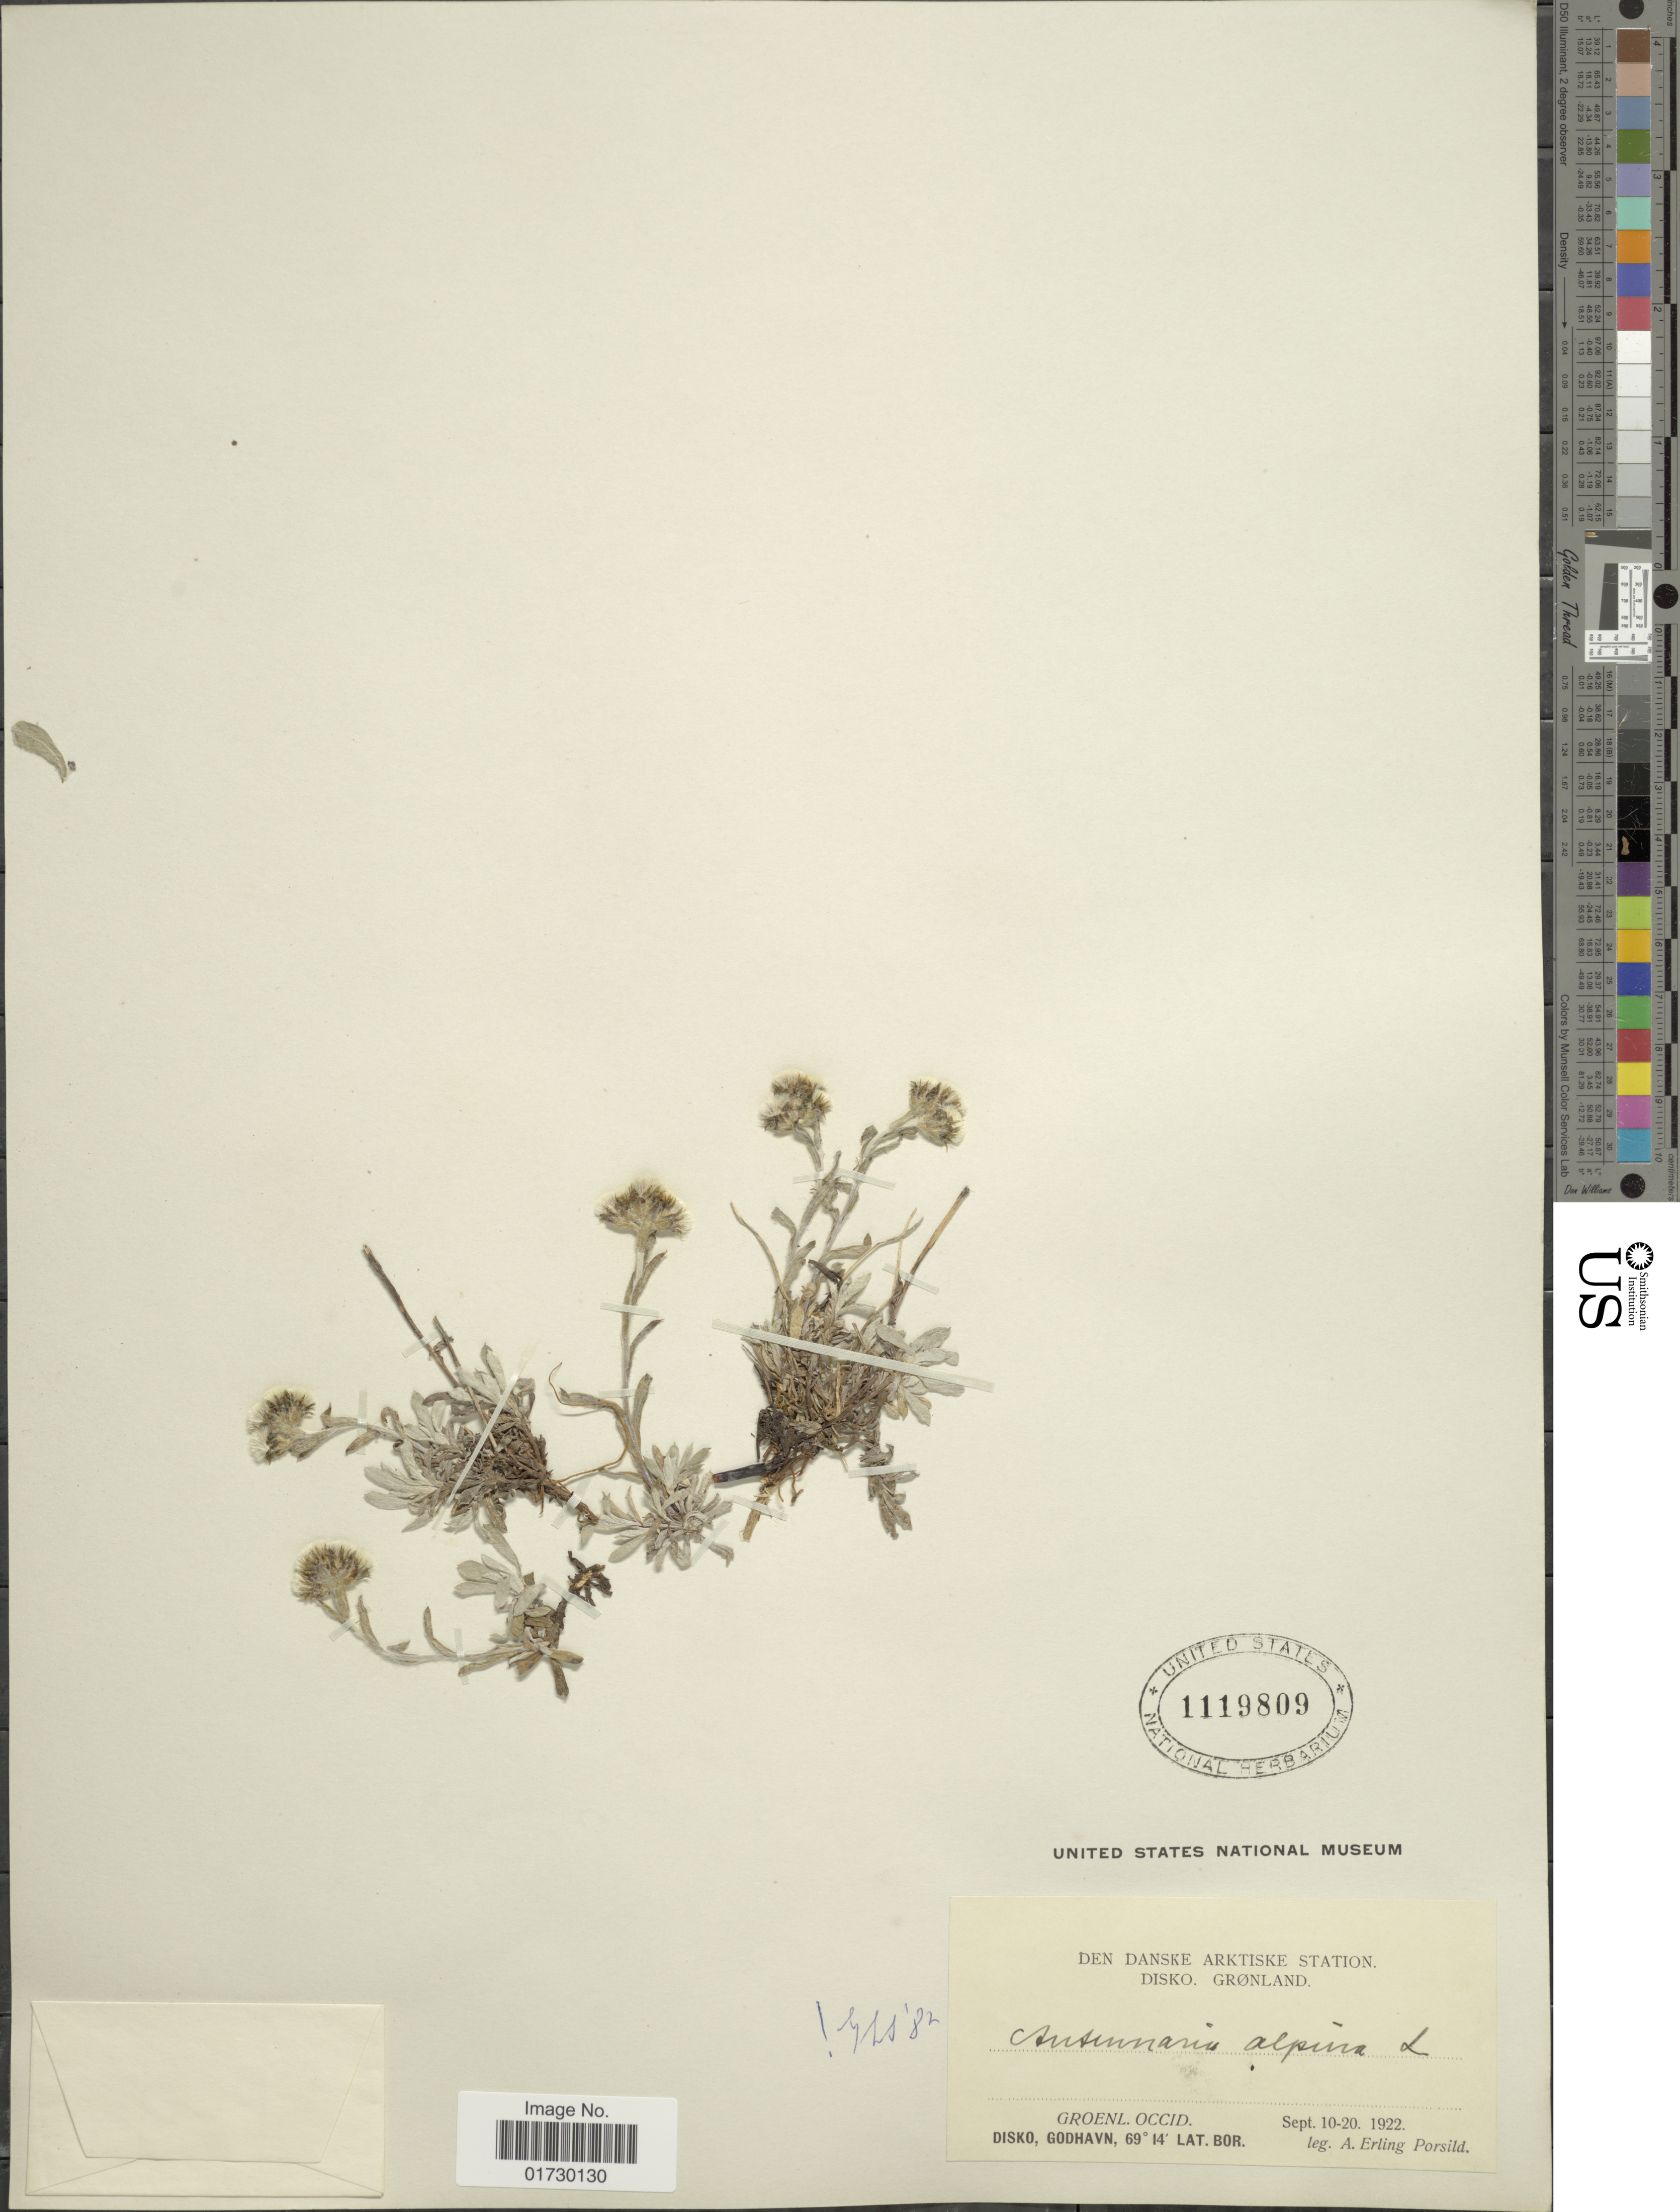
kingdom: Plantae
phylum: Tracheophyta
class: Magnoliopsida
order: Asterales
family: Asteraceae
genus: Antennaria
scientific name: Antennaria alpina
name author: (L.) Gaertn.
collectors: A. E. Porsild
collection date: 1922-09-10/1922-09-20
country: Greenland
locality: Groenl. Occid, Disko, Godhavn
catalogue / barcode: US 1119809